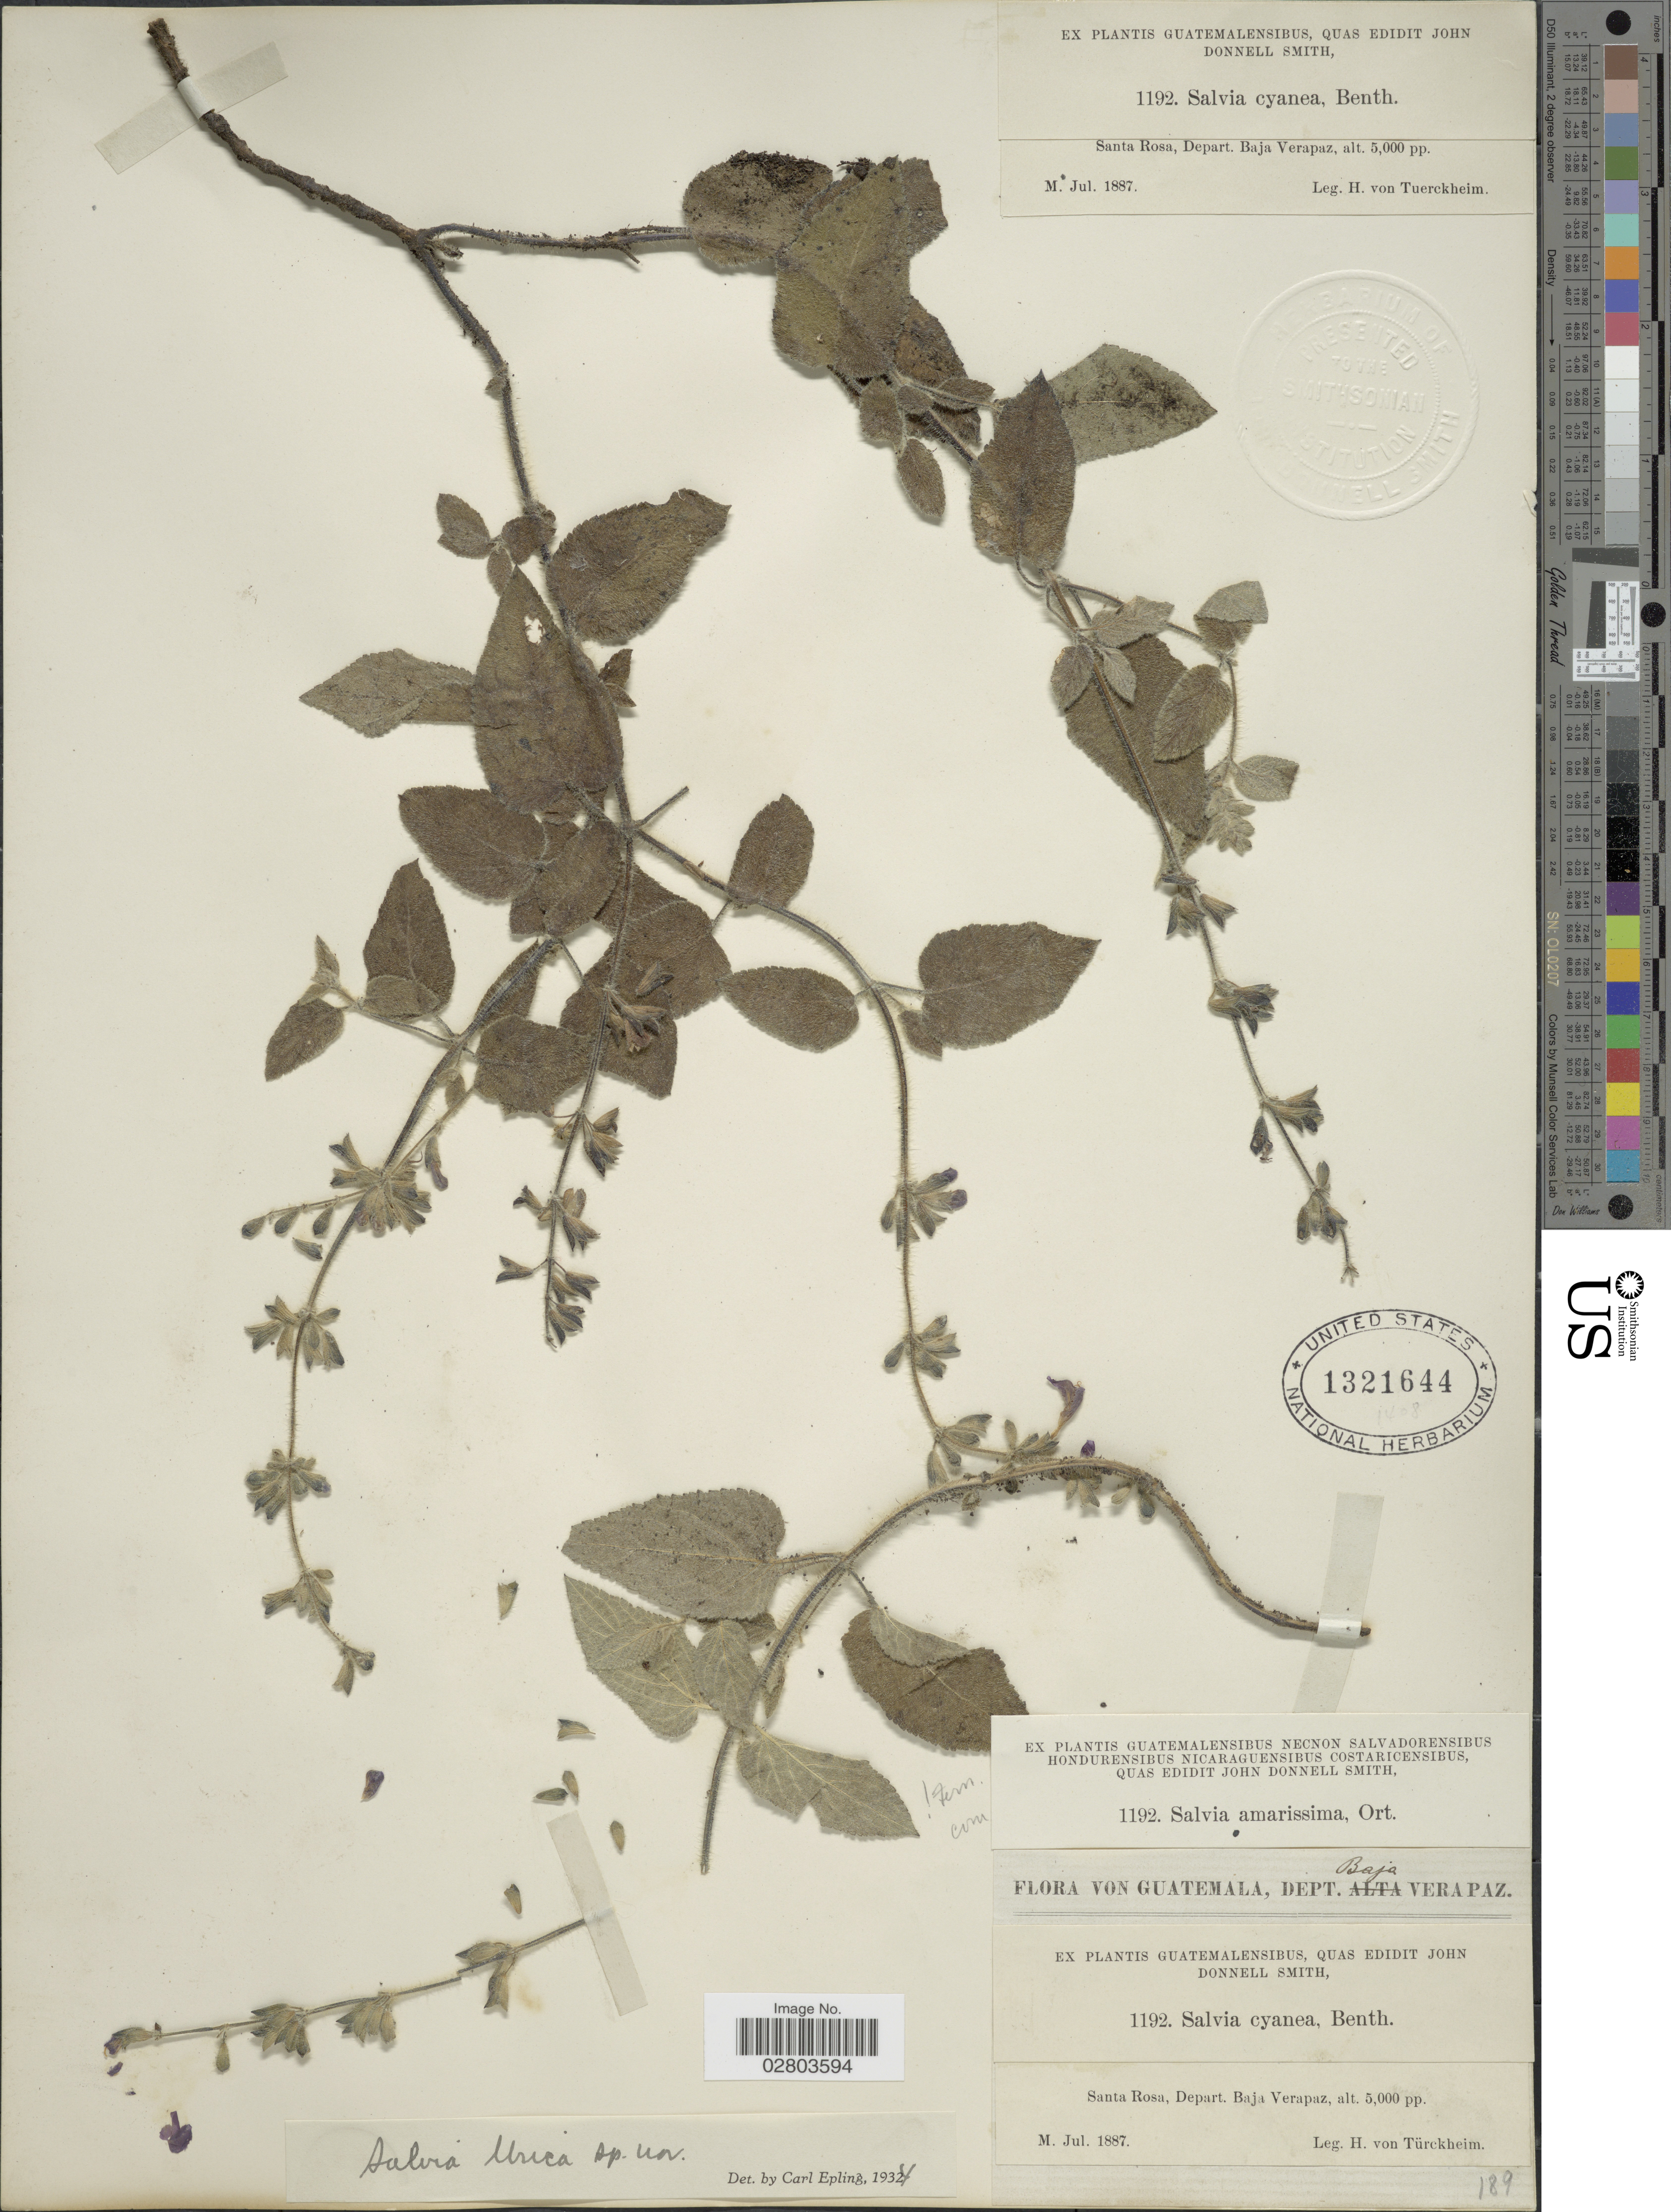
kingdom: Plantae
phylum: Tracheophyta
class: Magnoliopsida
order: Lamiales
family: Lamiaceae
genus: Salvia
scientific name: Salvia urica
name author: Epling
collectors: H. von Türckheim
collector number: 1192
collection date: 1887-07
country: Guatemala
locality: Santa Rosa, Depart. Baja Verapaz.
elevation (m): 1524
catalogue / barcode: US 1321644